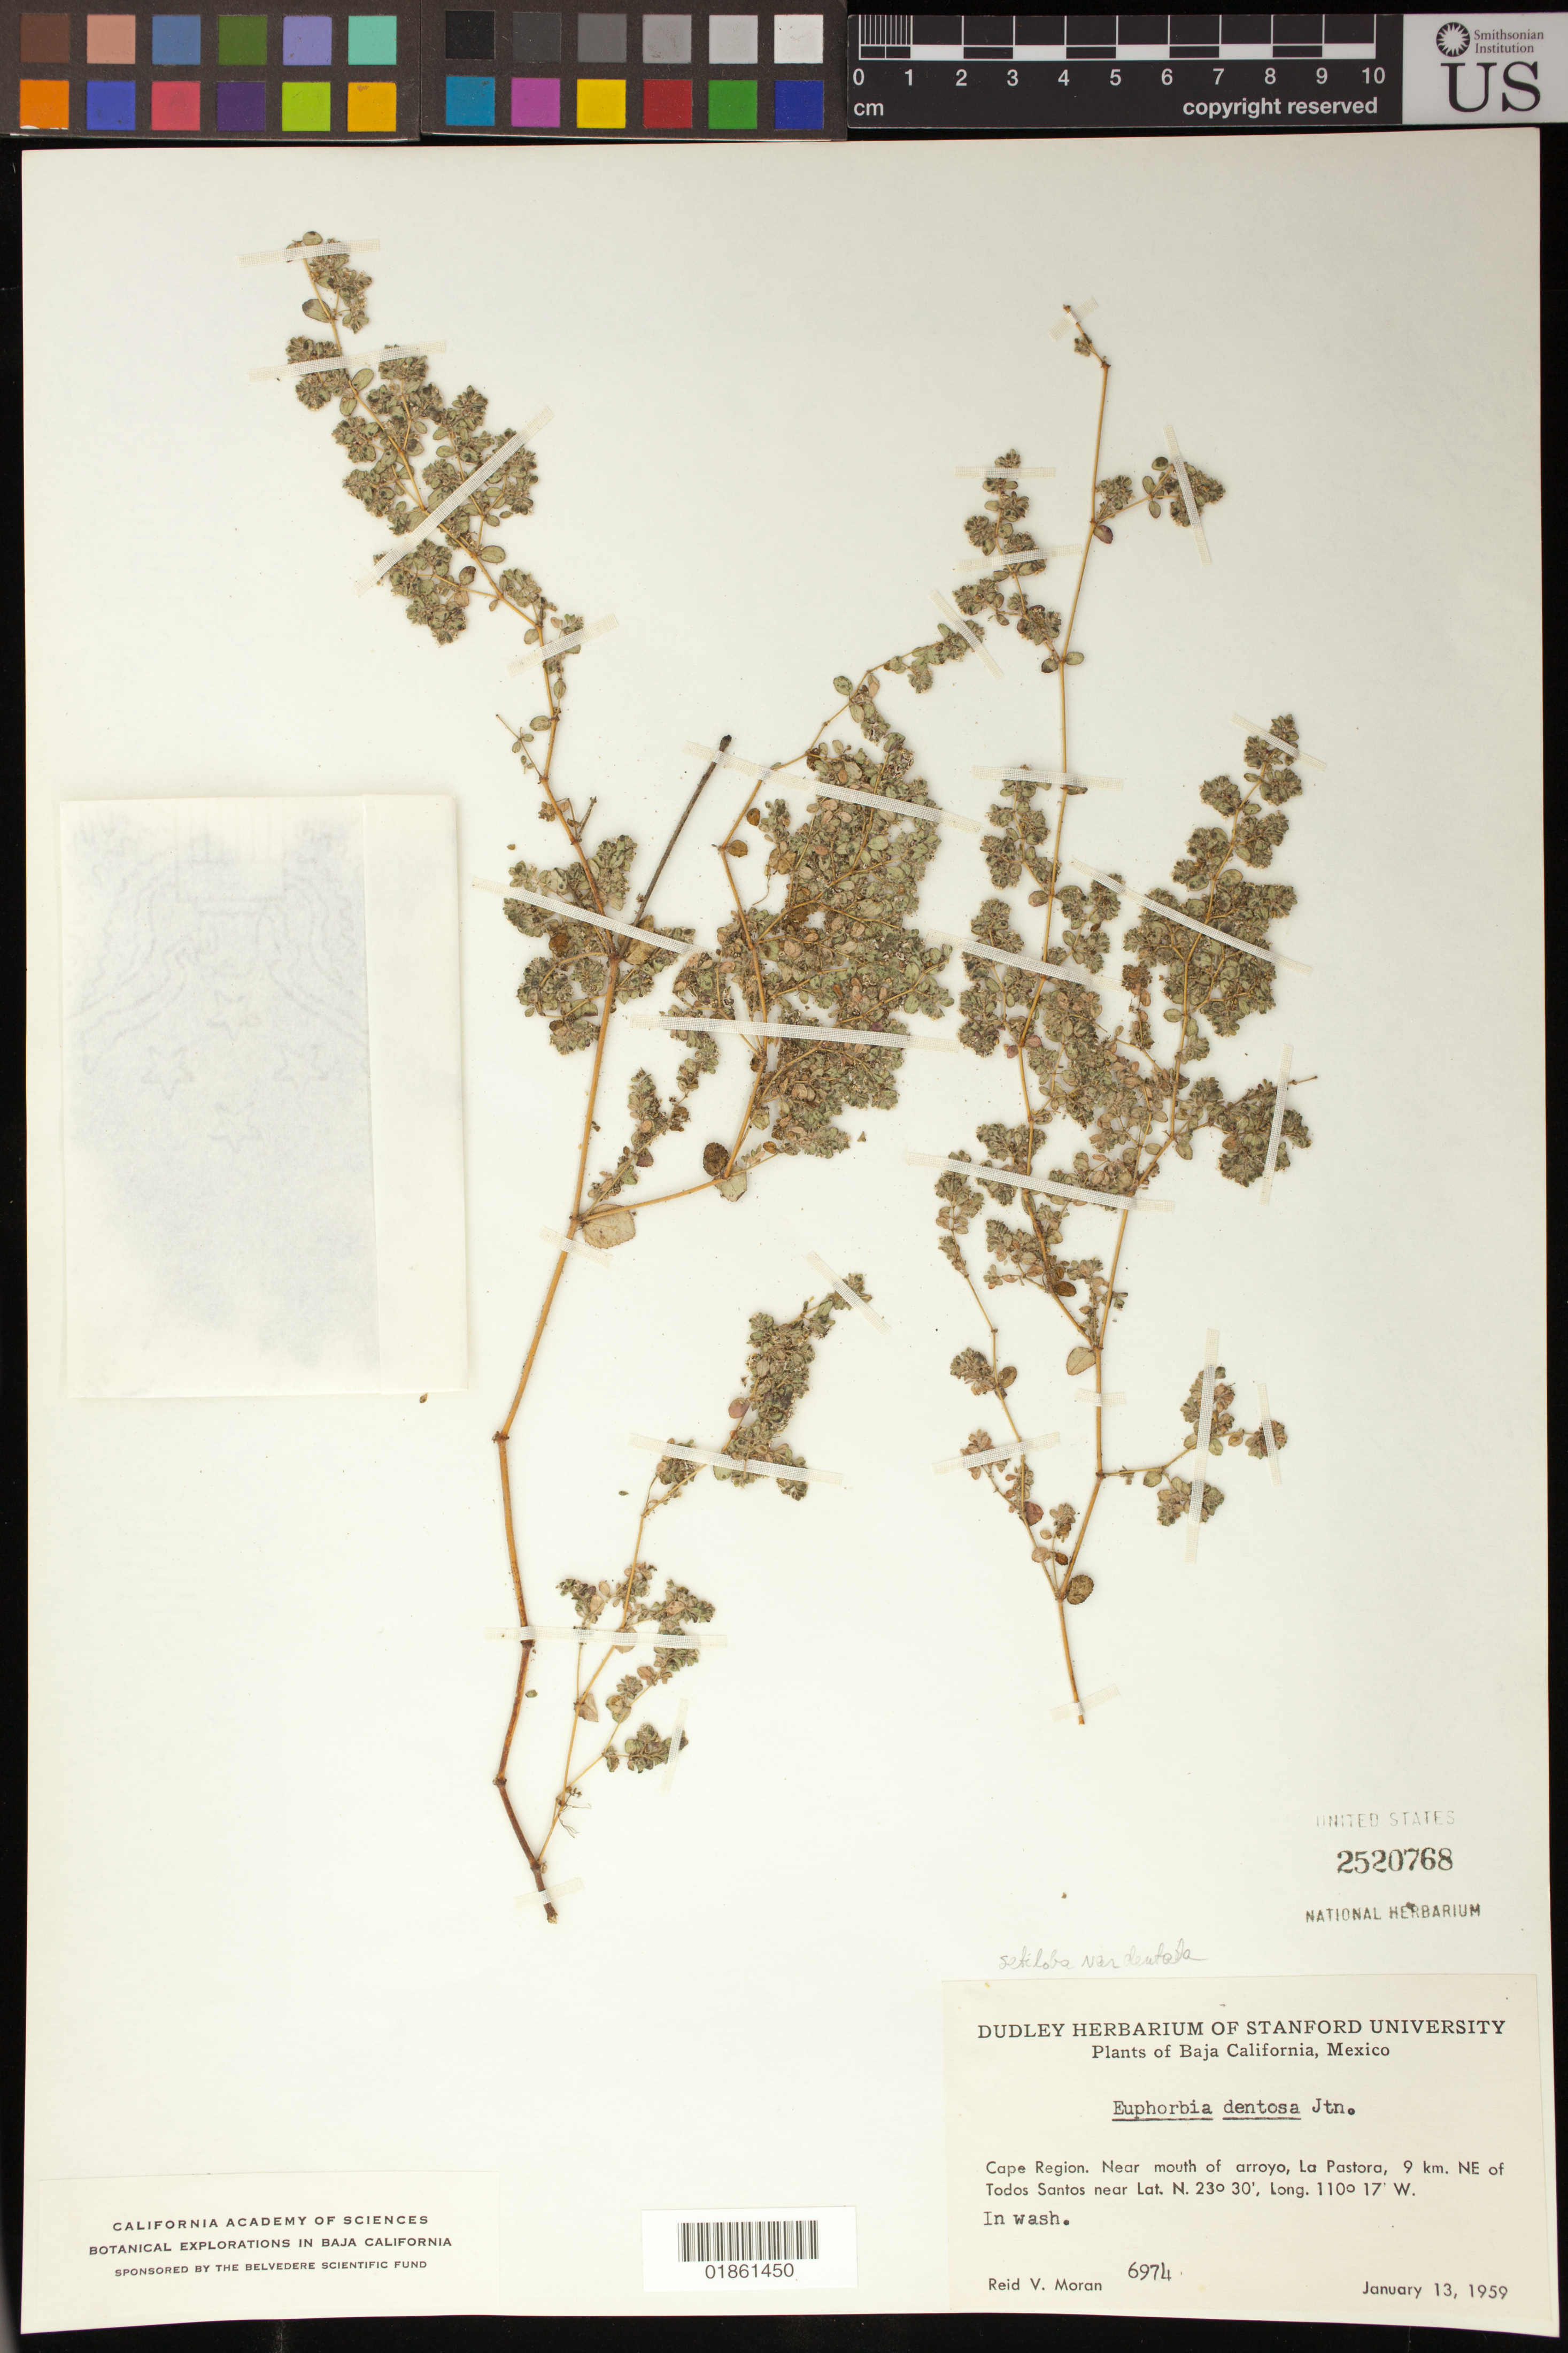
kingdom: Plantae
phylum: Tracheophyta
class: Magnoliopsida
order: Malpighiales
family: Euphorbiaceae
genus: Euphorbia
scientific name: Euphorbia setiloba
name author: Engelm.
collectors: R. V. Moran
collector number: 6974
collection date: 1959-01-13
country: Mexico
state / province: Baja California Sur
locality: Cape Region. Near mouth of arroyo, La Pastora, 9 km. NE of Todos Santos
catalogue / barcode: US 2520768